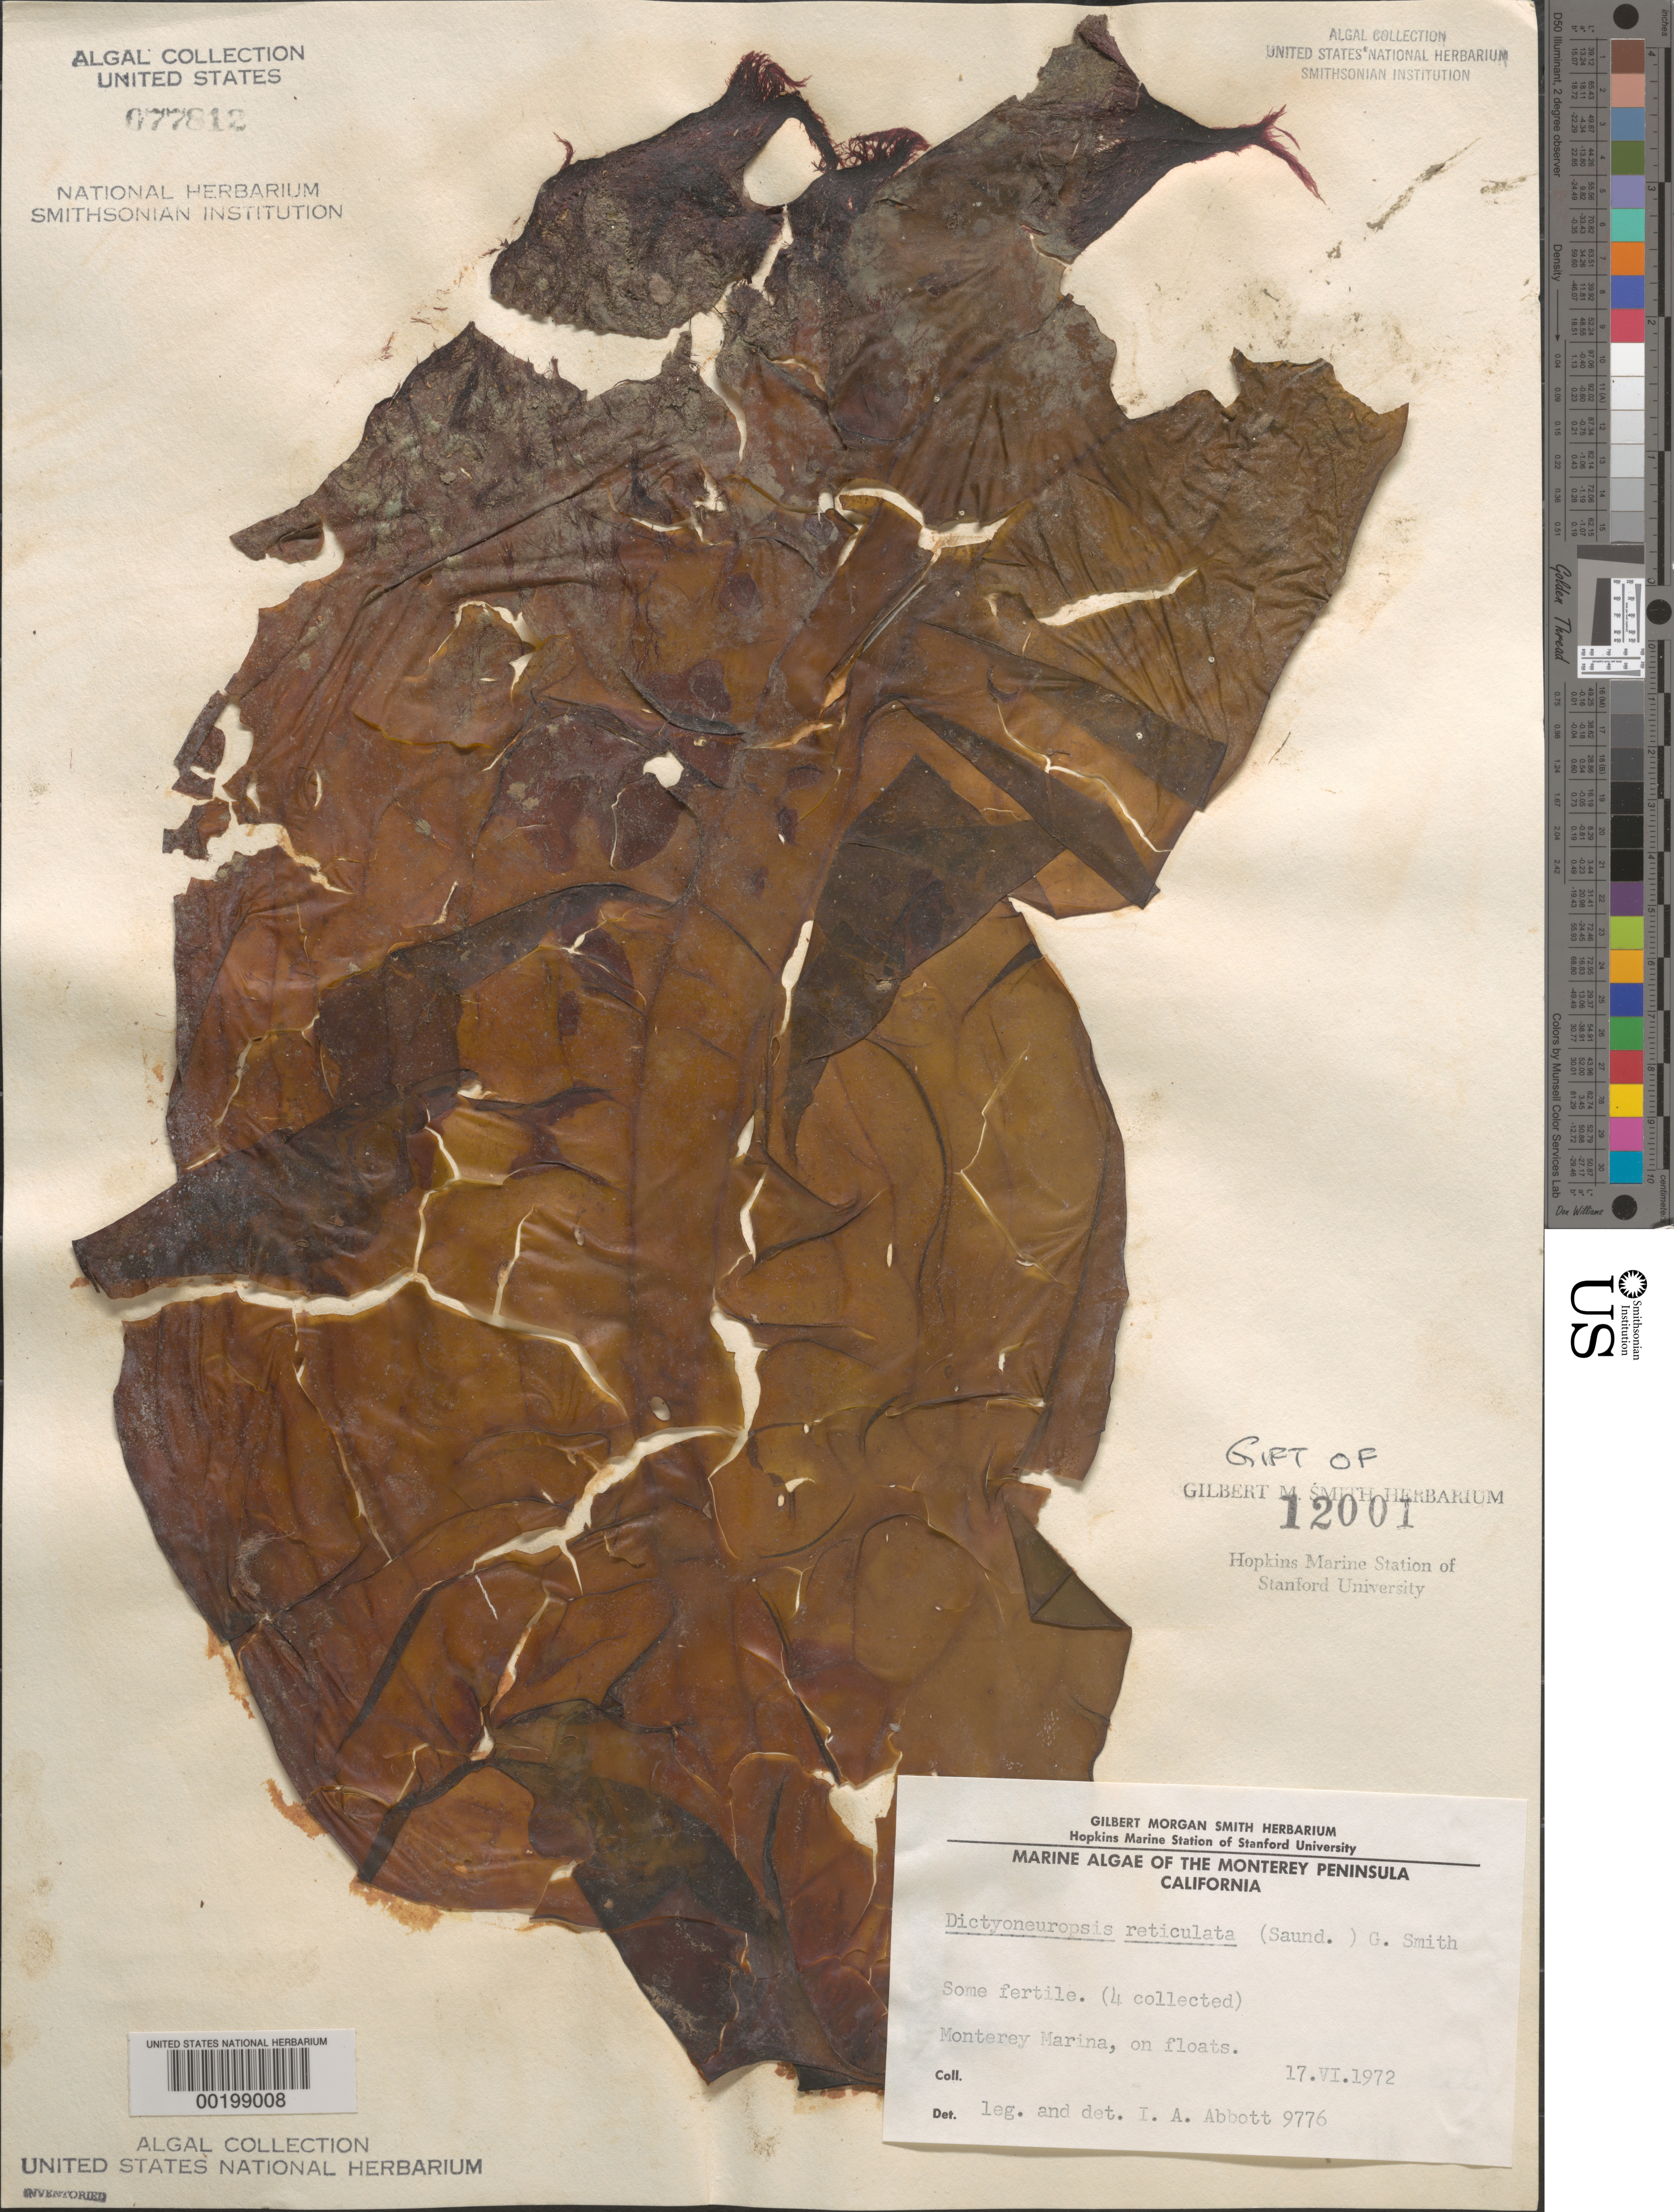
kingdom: Chromista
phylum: Ochrophyta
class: Phaeophyceae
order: Laminariales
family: Costariaceae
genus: Dictyoneurum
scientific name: Dictyoneurum reticulatum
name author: (D.A. Saunders) P.C. Silva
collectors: I. A. Abbott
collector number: IAA 9776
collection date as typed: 17 Jun 1972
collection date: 1972-06-17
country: United States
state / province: California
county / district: Monterey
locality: Monterey Marina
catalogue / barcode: US 77812